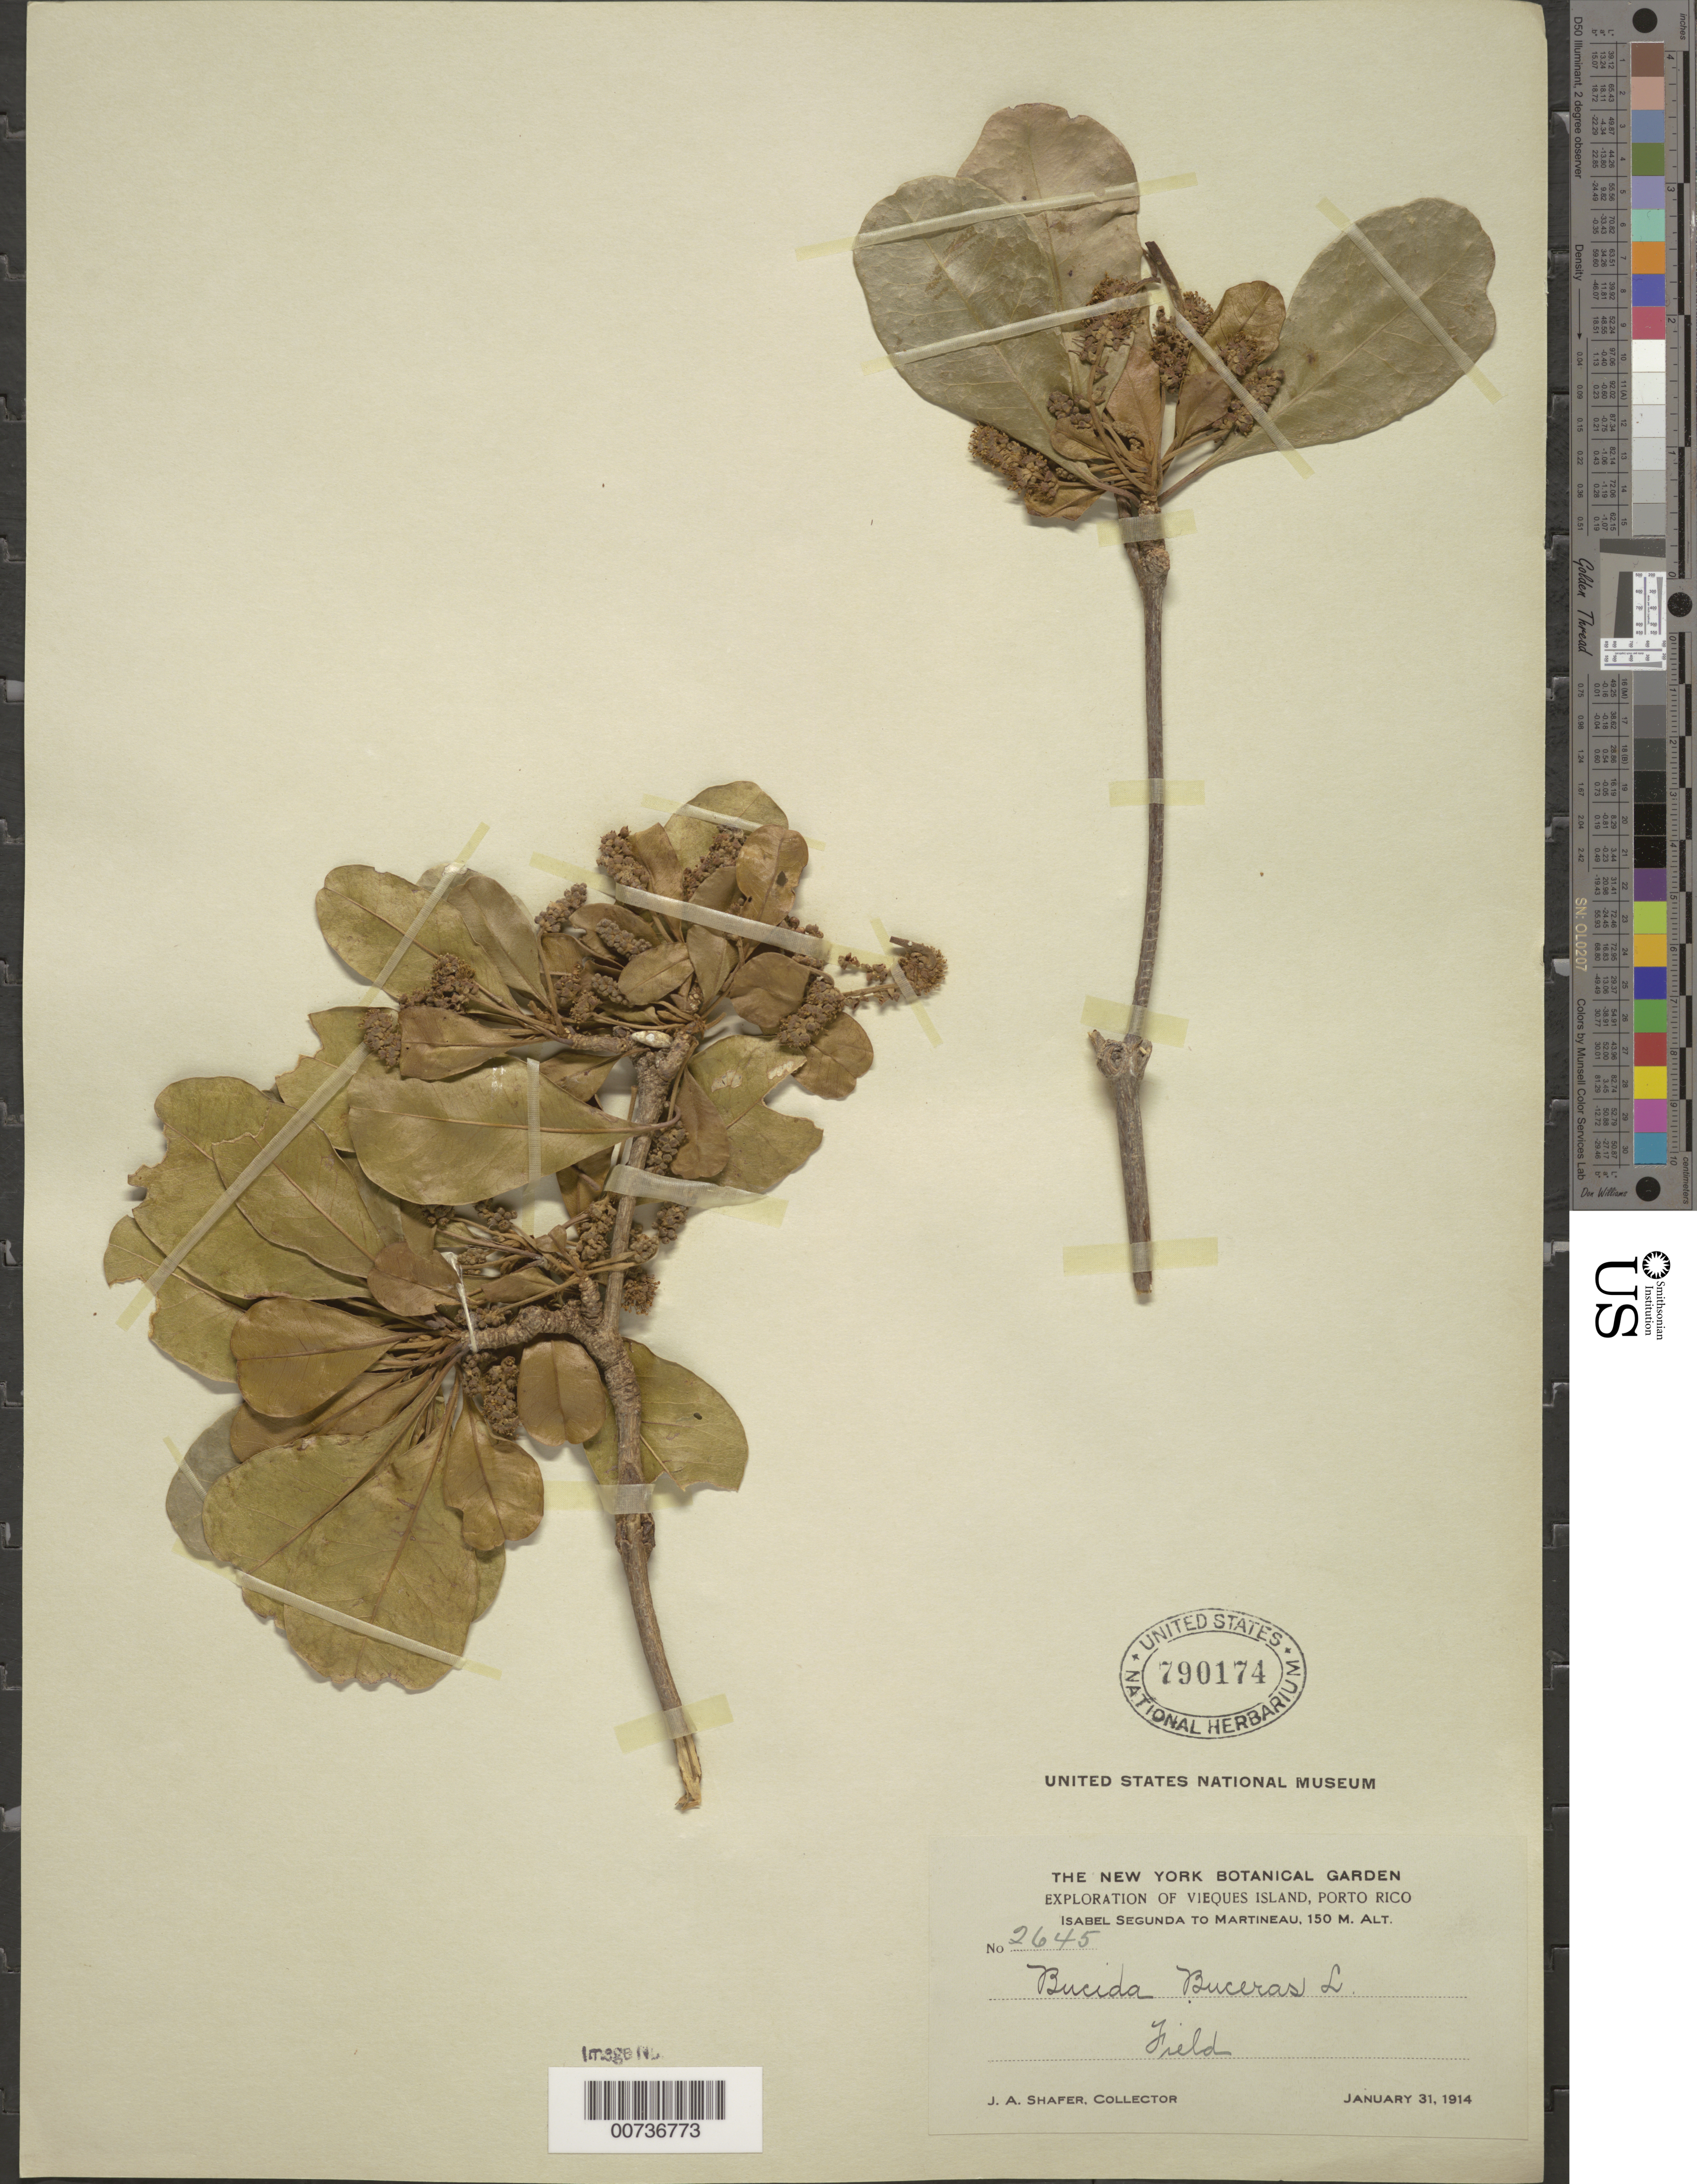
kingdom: Plantae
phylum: Tracheophyta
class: Magnoliopsida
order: Myrtales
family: Combretaceae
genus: Terminalia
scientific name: Terminalia buceras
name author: (L.) C. Wright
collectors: J. A. Shafer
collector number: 2645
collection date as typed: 31 Jan 1914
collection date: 1914-01-31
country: Puerto Rico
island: Vieques I.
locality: Isabel Segunda to Martineau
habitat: Field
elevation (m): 150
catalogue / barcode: US 790174